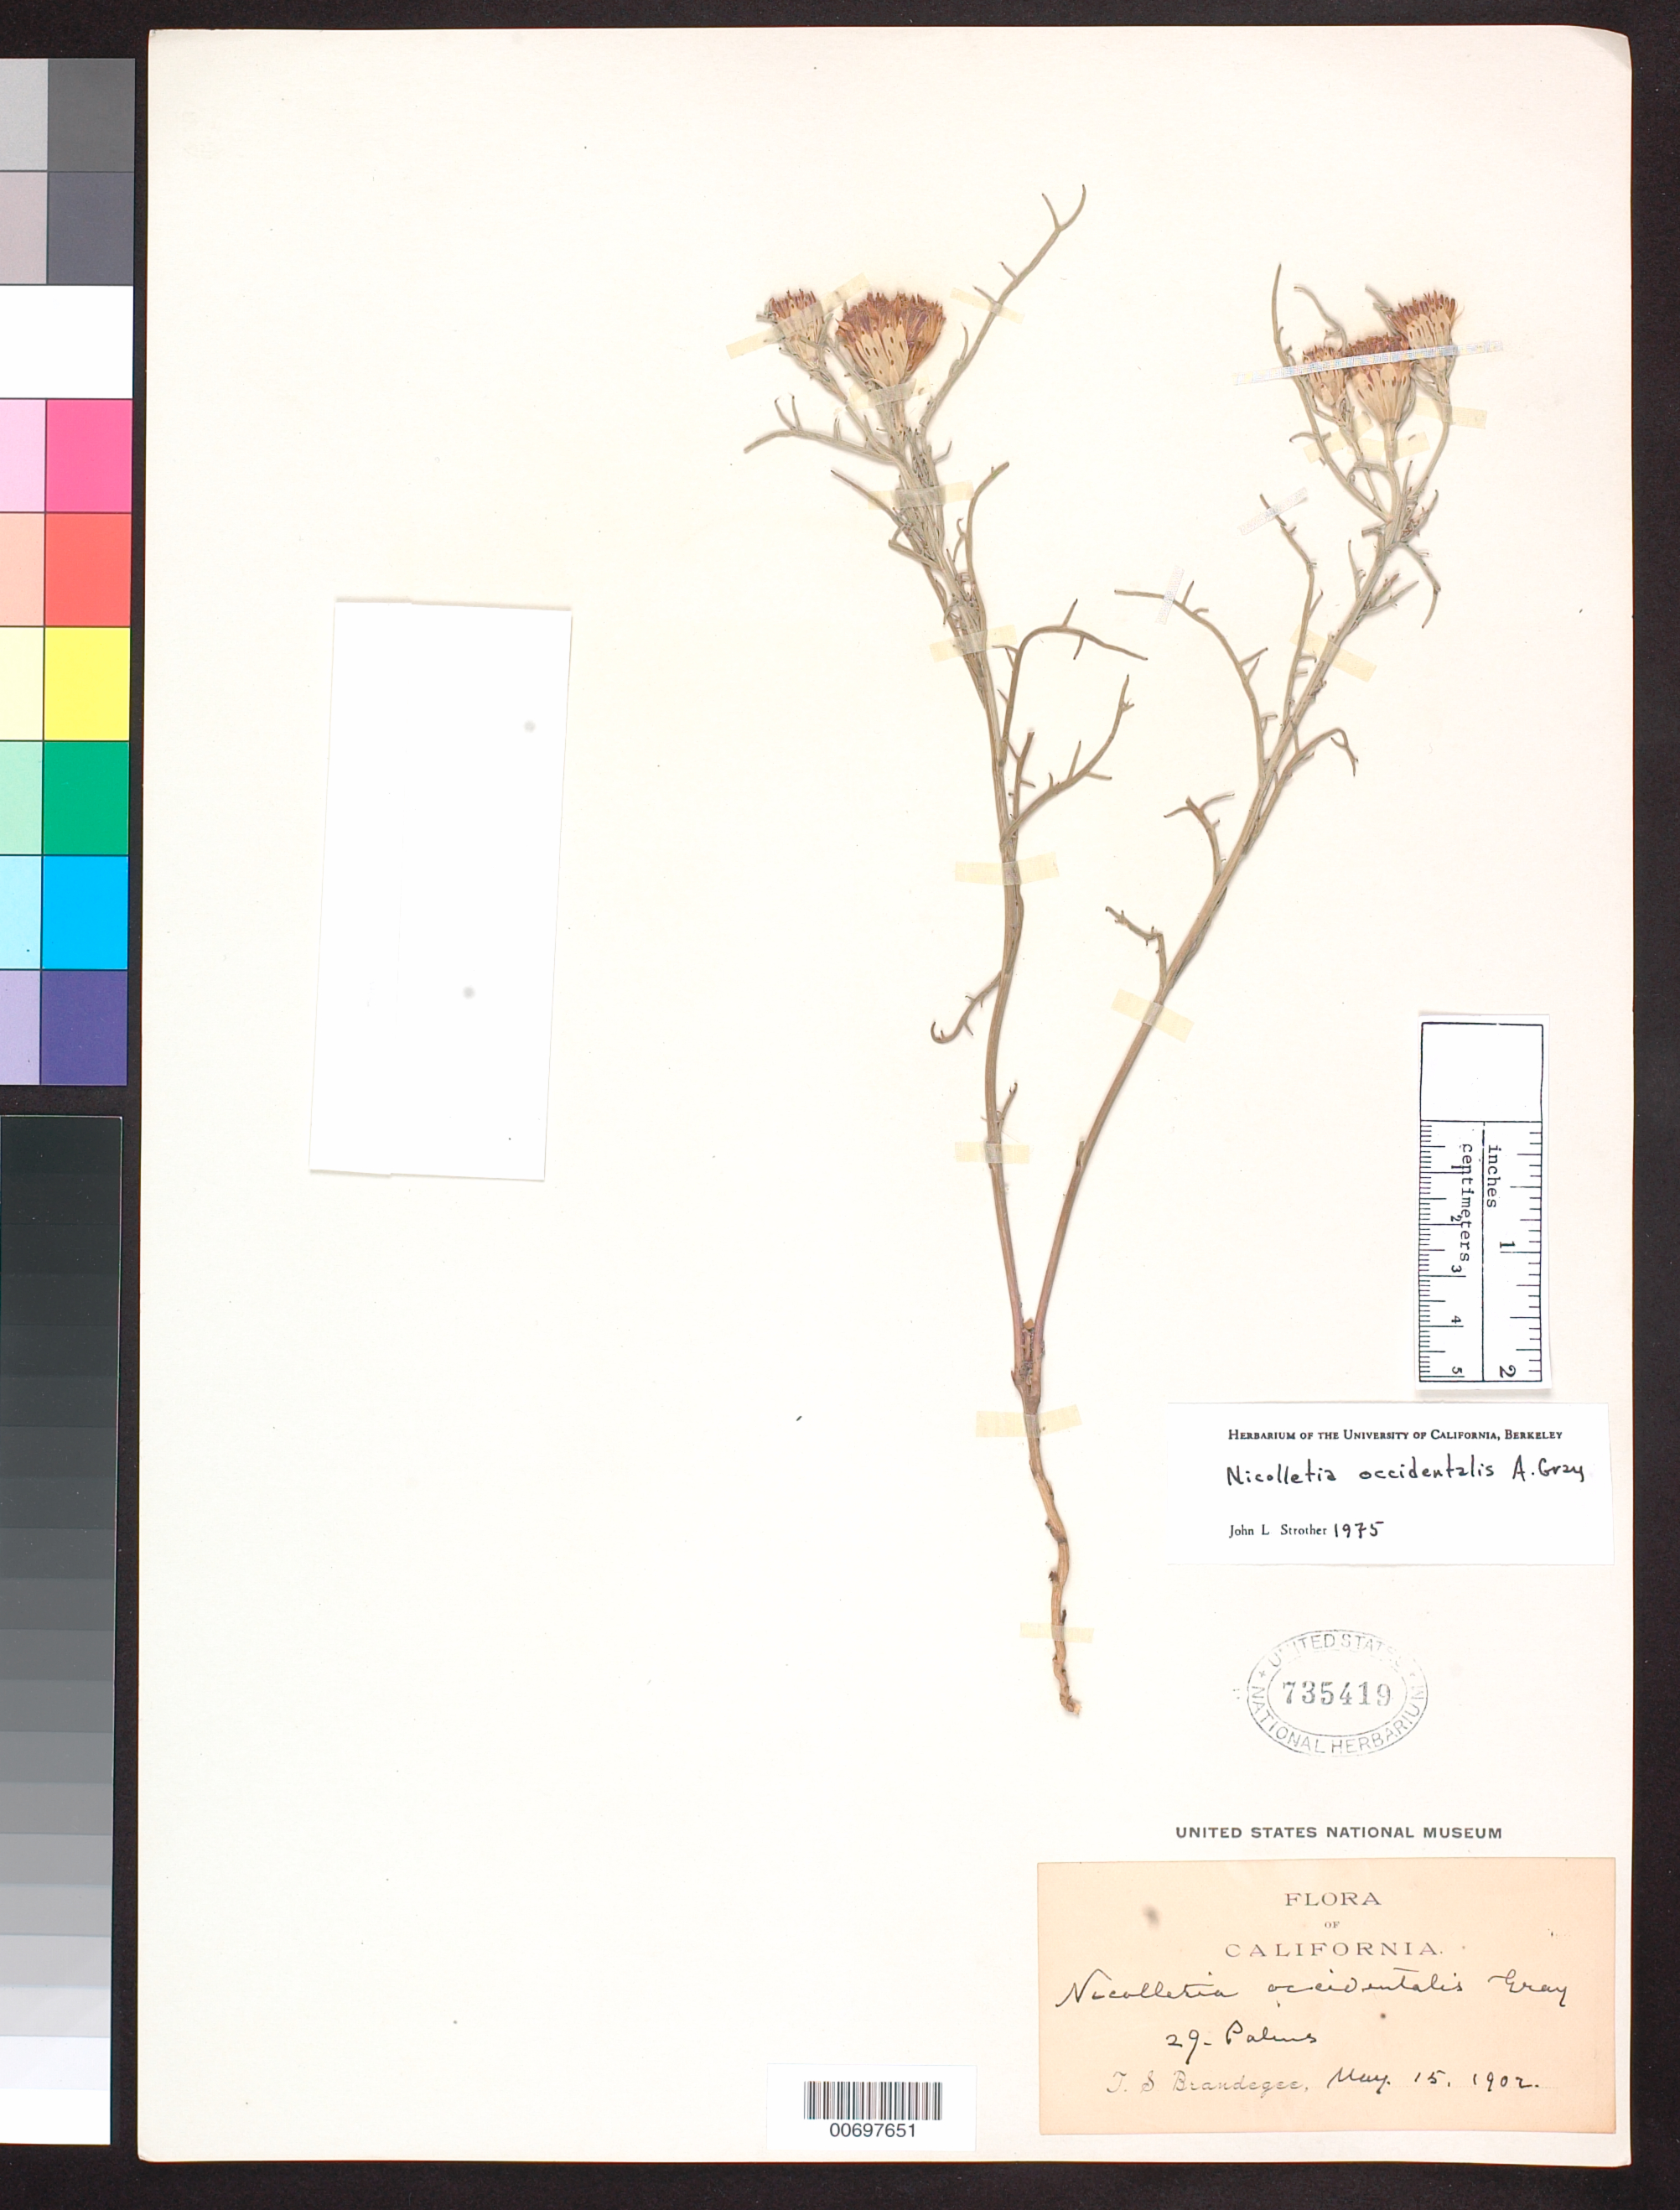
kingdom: Plantae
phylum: Tracheophyta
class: Magnoliopsida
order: Asterales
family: Asteraceae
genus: Nicolletia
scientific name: Nicolletia occidentalis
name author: A. Gray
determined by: Strother, J. L., (UC), University of California Berkeley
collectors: J. S. Brandegee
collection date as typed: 15 May 1902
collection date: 1902-05-15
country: United States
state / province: California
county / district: San Bernardino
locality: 29 Palms.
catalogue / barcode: US 735419